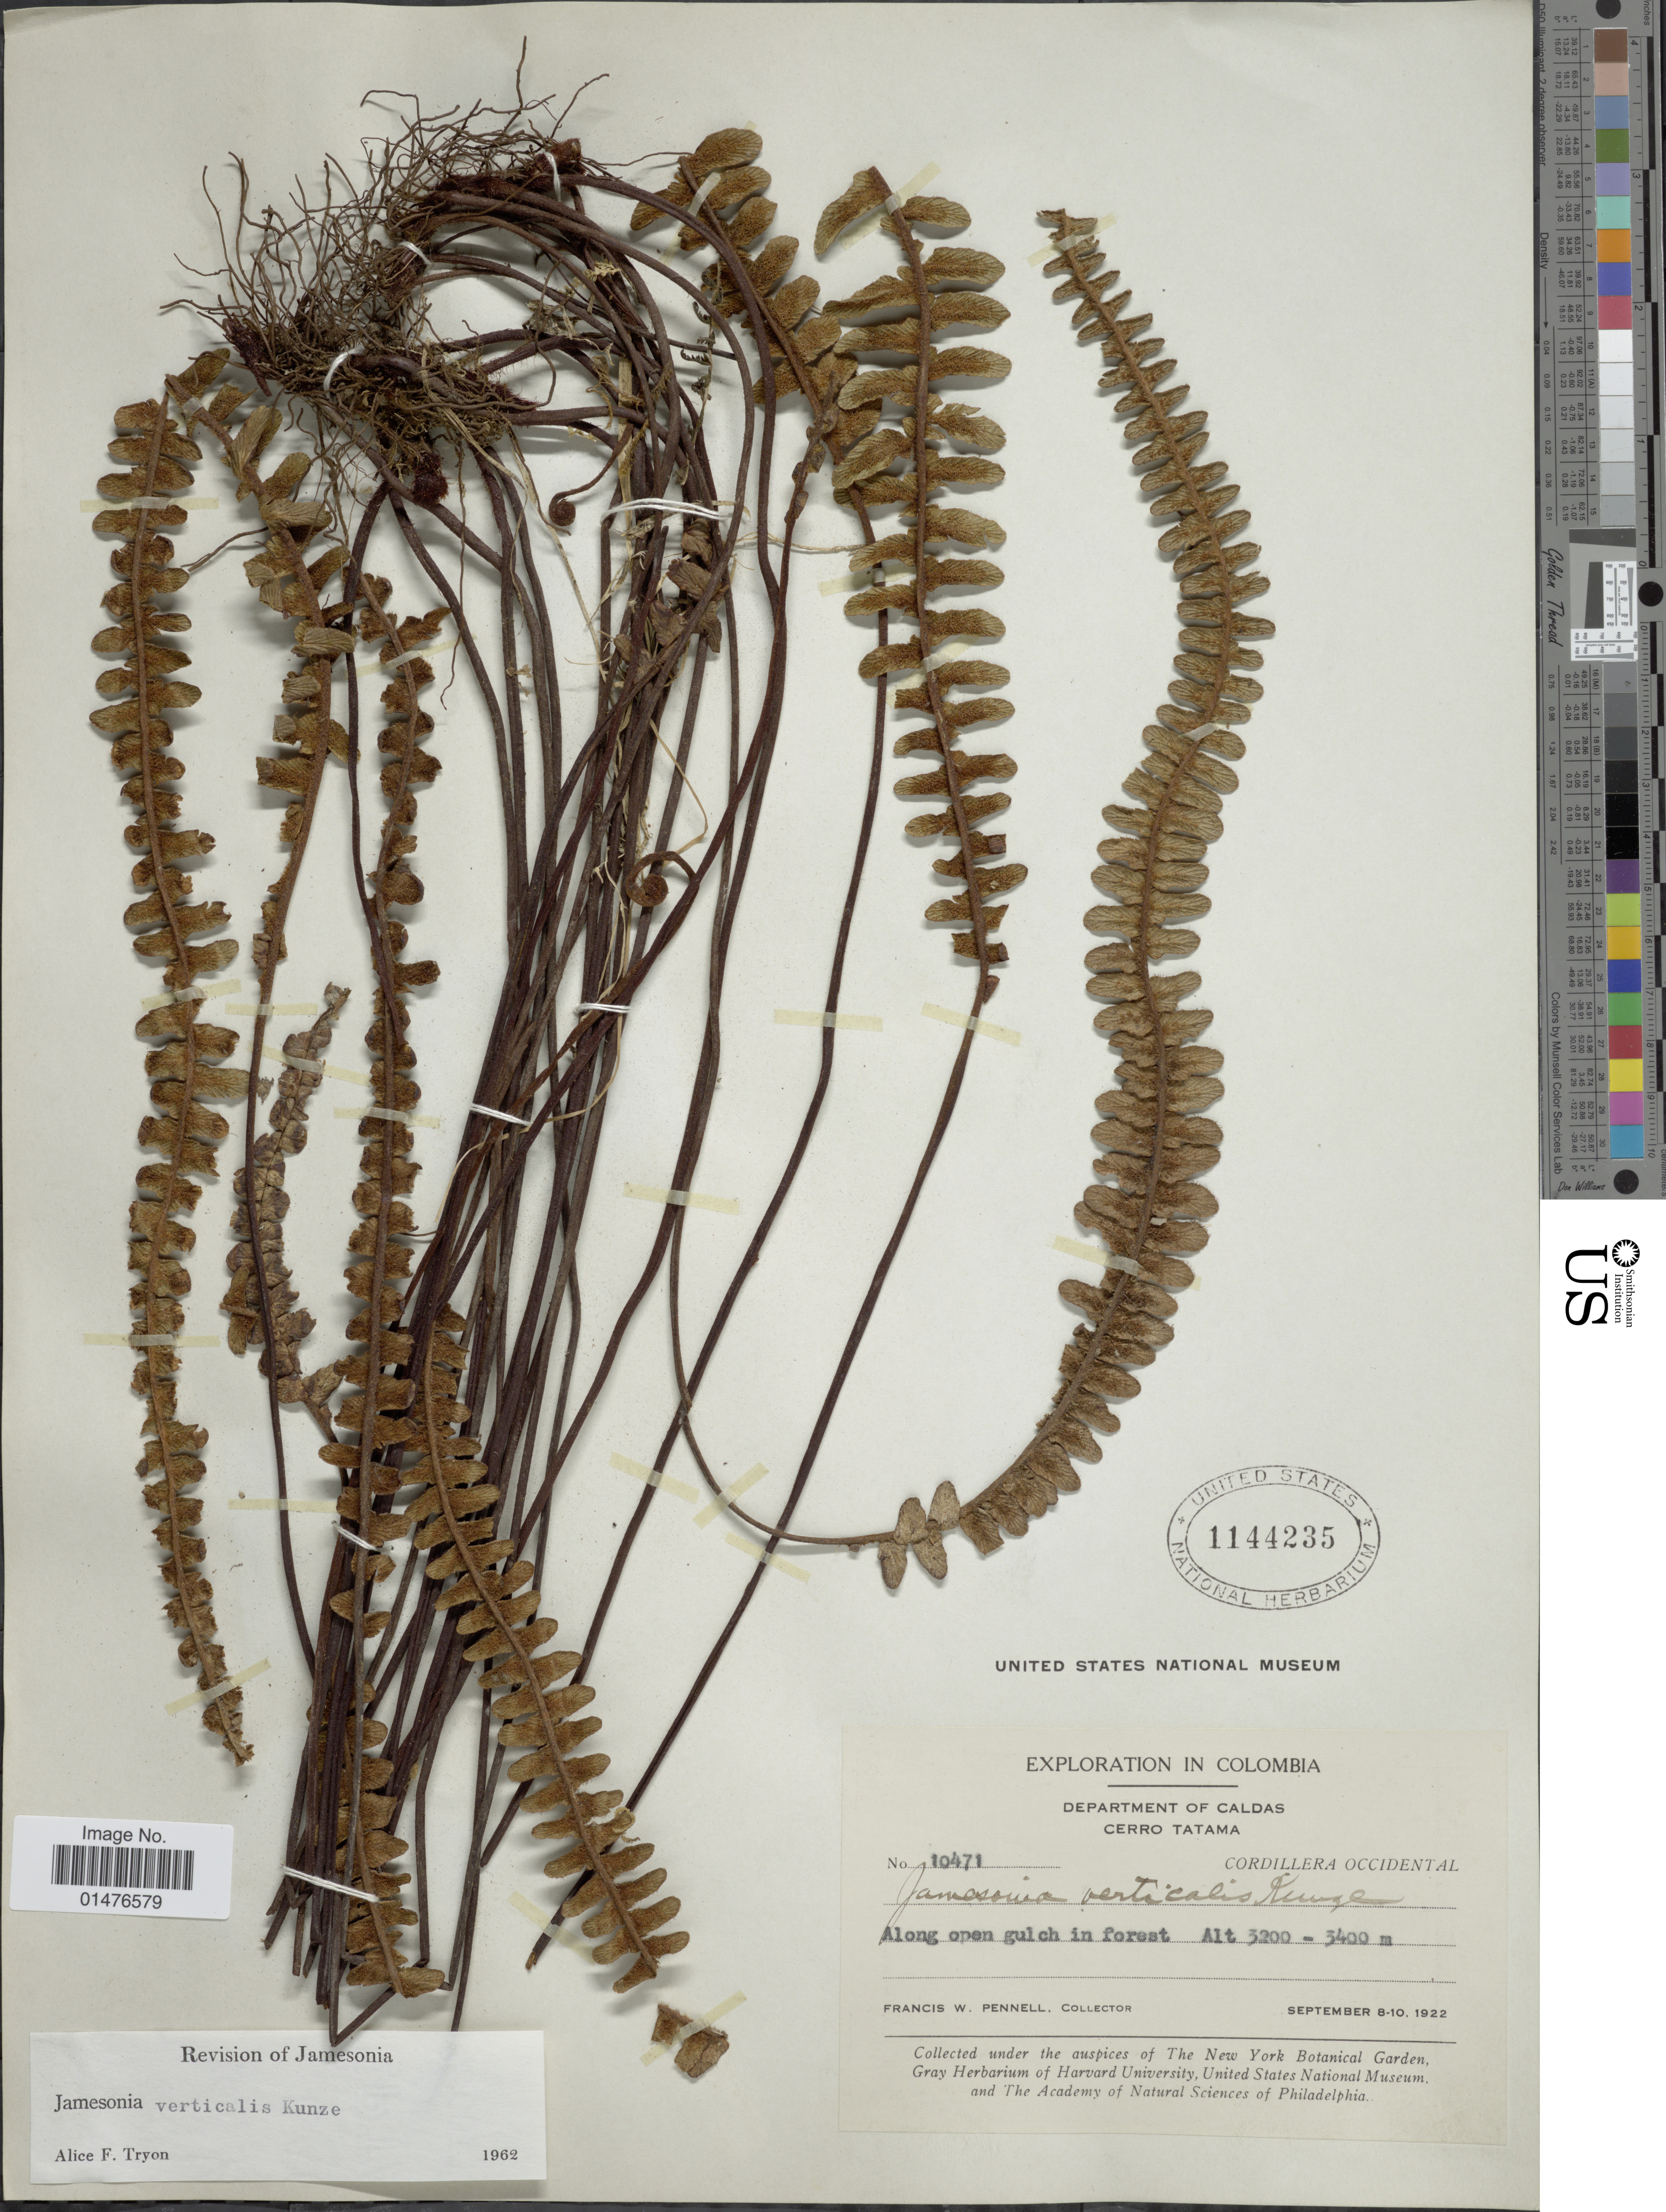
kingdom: Plantae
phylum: Tracheophyta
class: Polypodiopsida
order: Polypodiales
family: Pteridaceae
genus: Jamesonia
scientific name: Jamesonia verticalis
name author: Kunze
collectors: F. W. Pennell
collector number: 10471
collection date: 1922-09-08/1922-09-10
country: Colombia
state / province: Caldas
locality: Cerro Tatama. Cordillera Occidental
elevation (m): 3200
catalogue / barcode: US 1144235